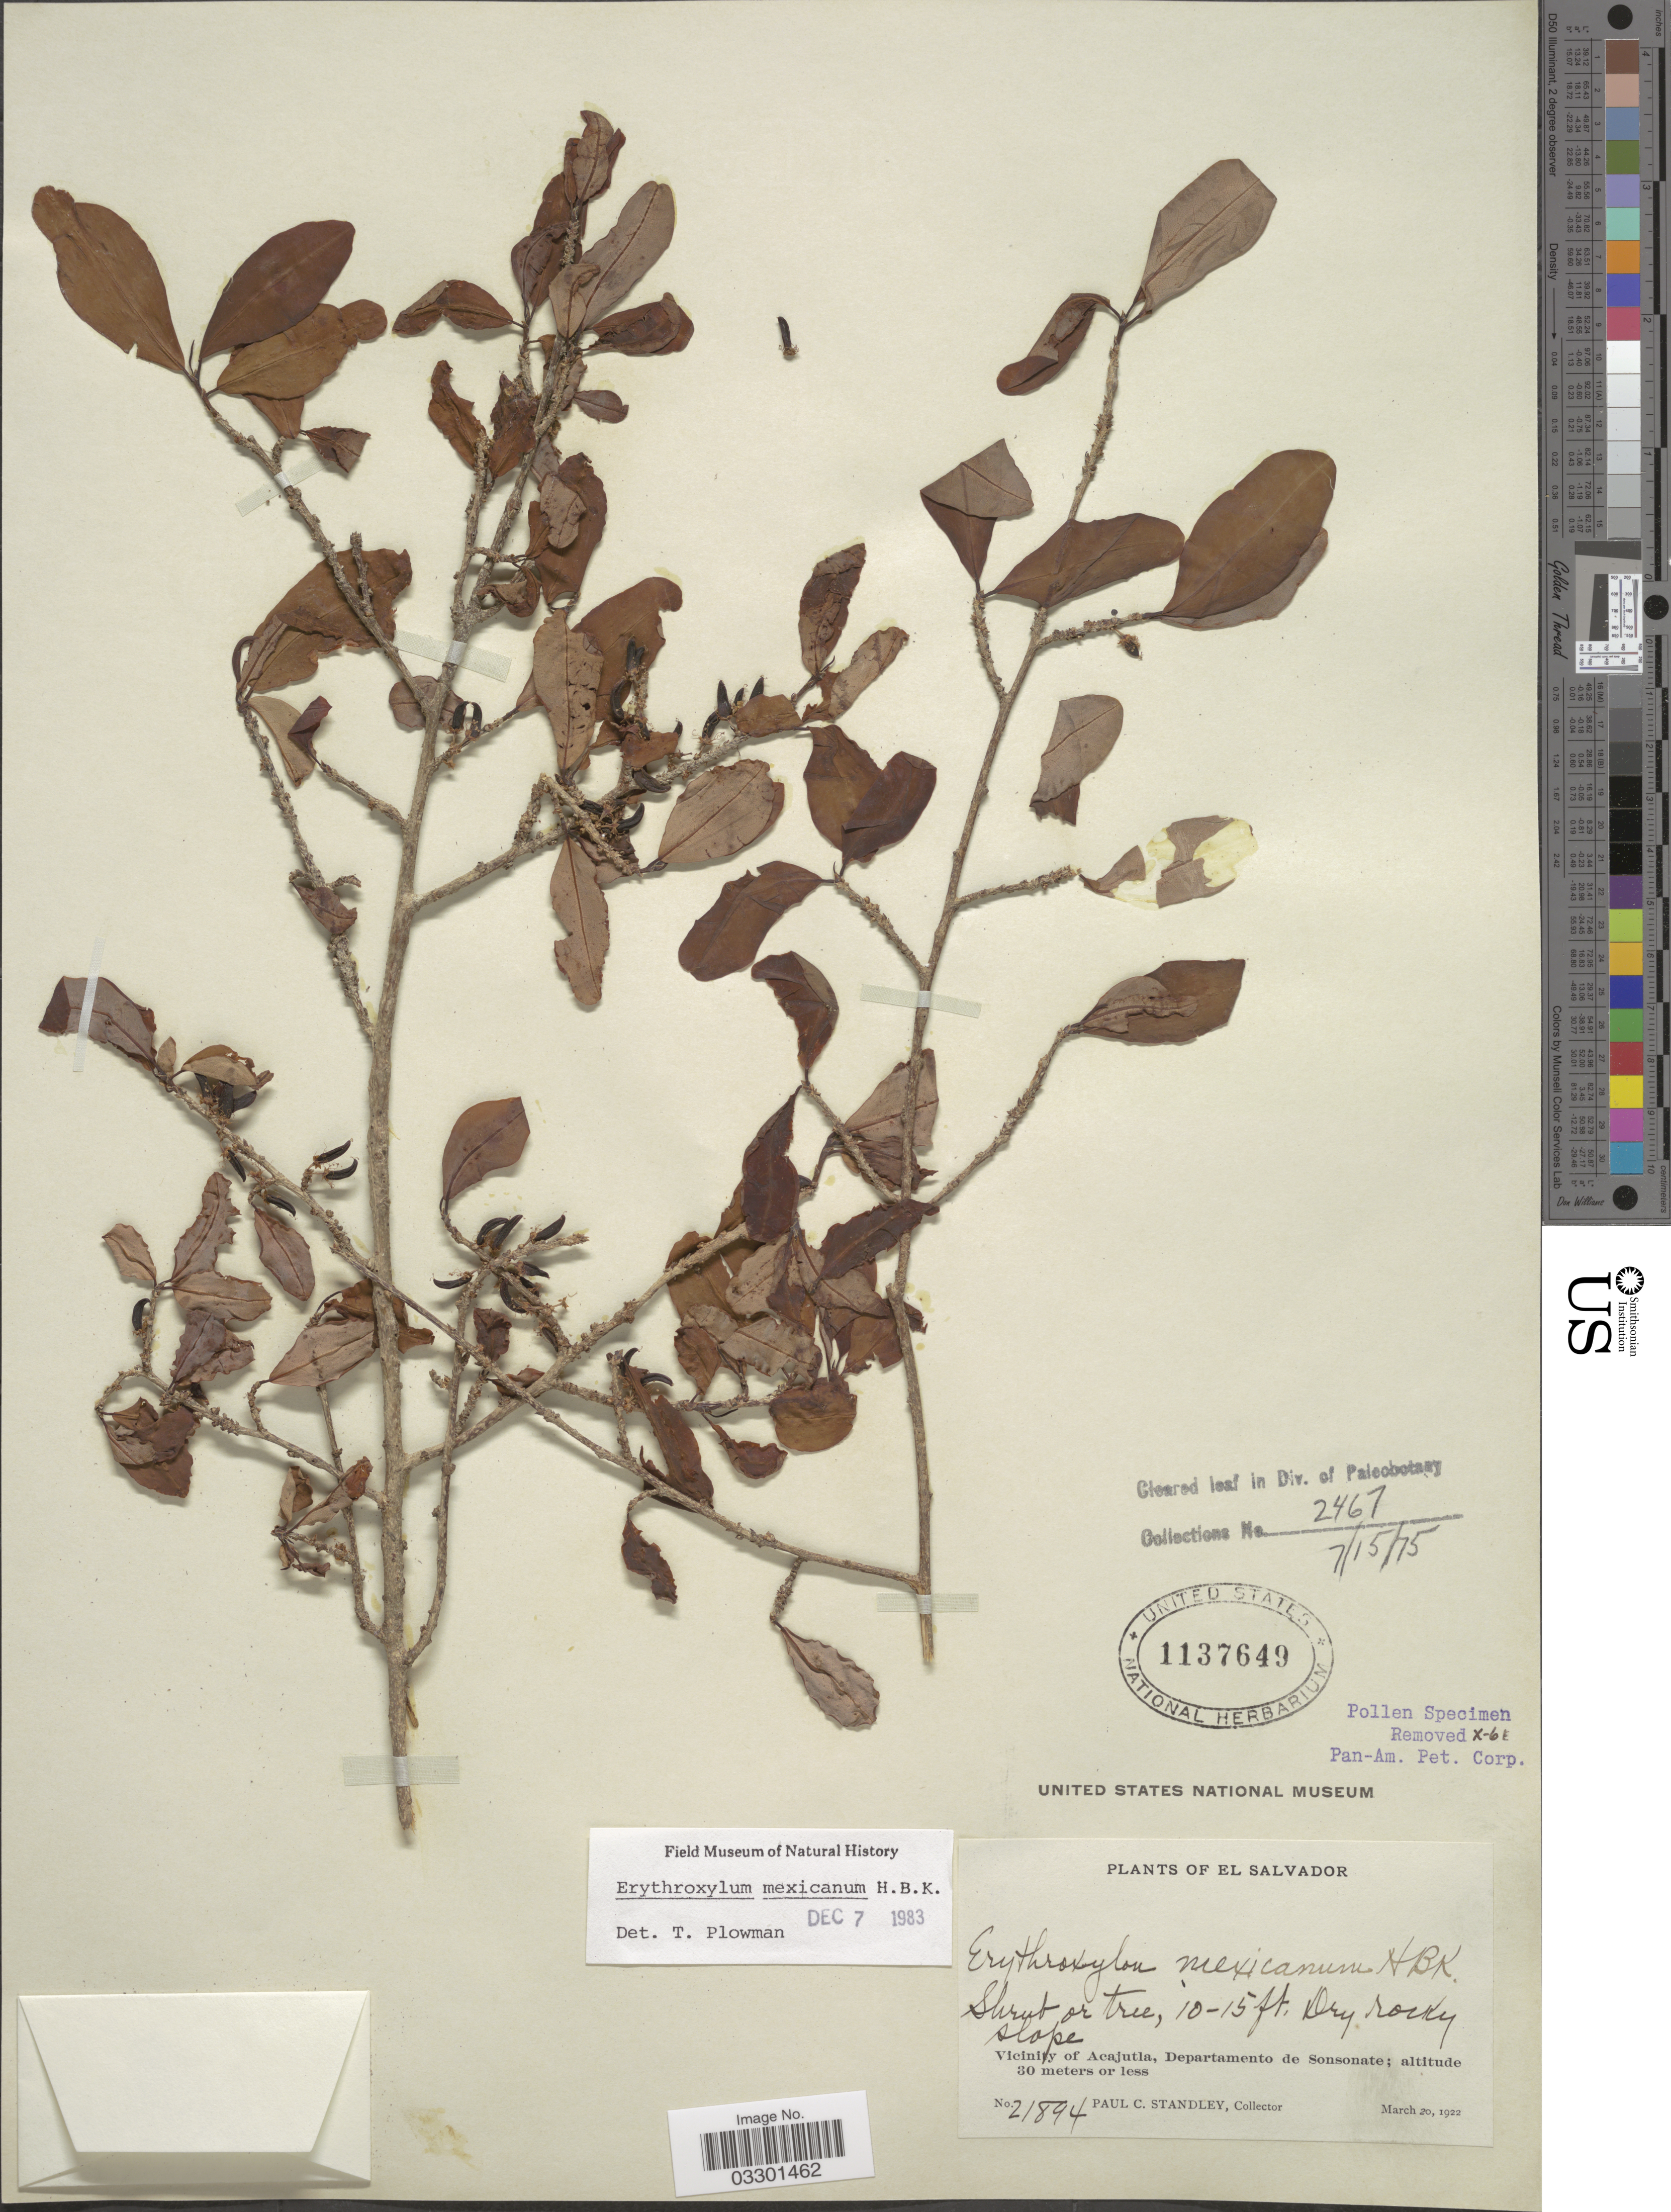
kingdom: Plantae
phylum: Tracheophyta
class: Magnoliopsida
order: Malpighiales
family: Erythroxylaceae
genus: Erythroxylum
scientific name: Erythroxylum mexicanum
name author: Kunth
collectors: P. C. Standley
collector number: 21894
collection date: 1922-03-20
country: El Salvador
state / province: Sonsonate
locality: Vicinity of Acajutla, Departamento de Sonsonate.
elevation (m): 30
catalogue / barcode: US 1137649